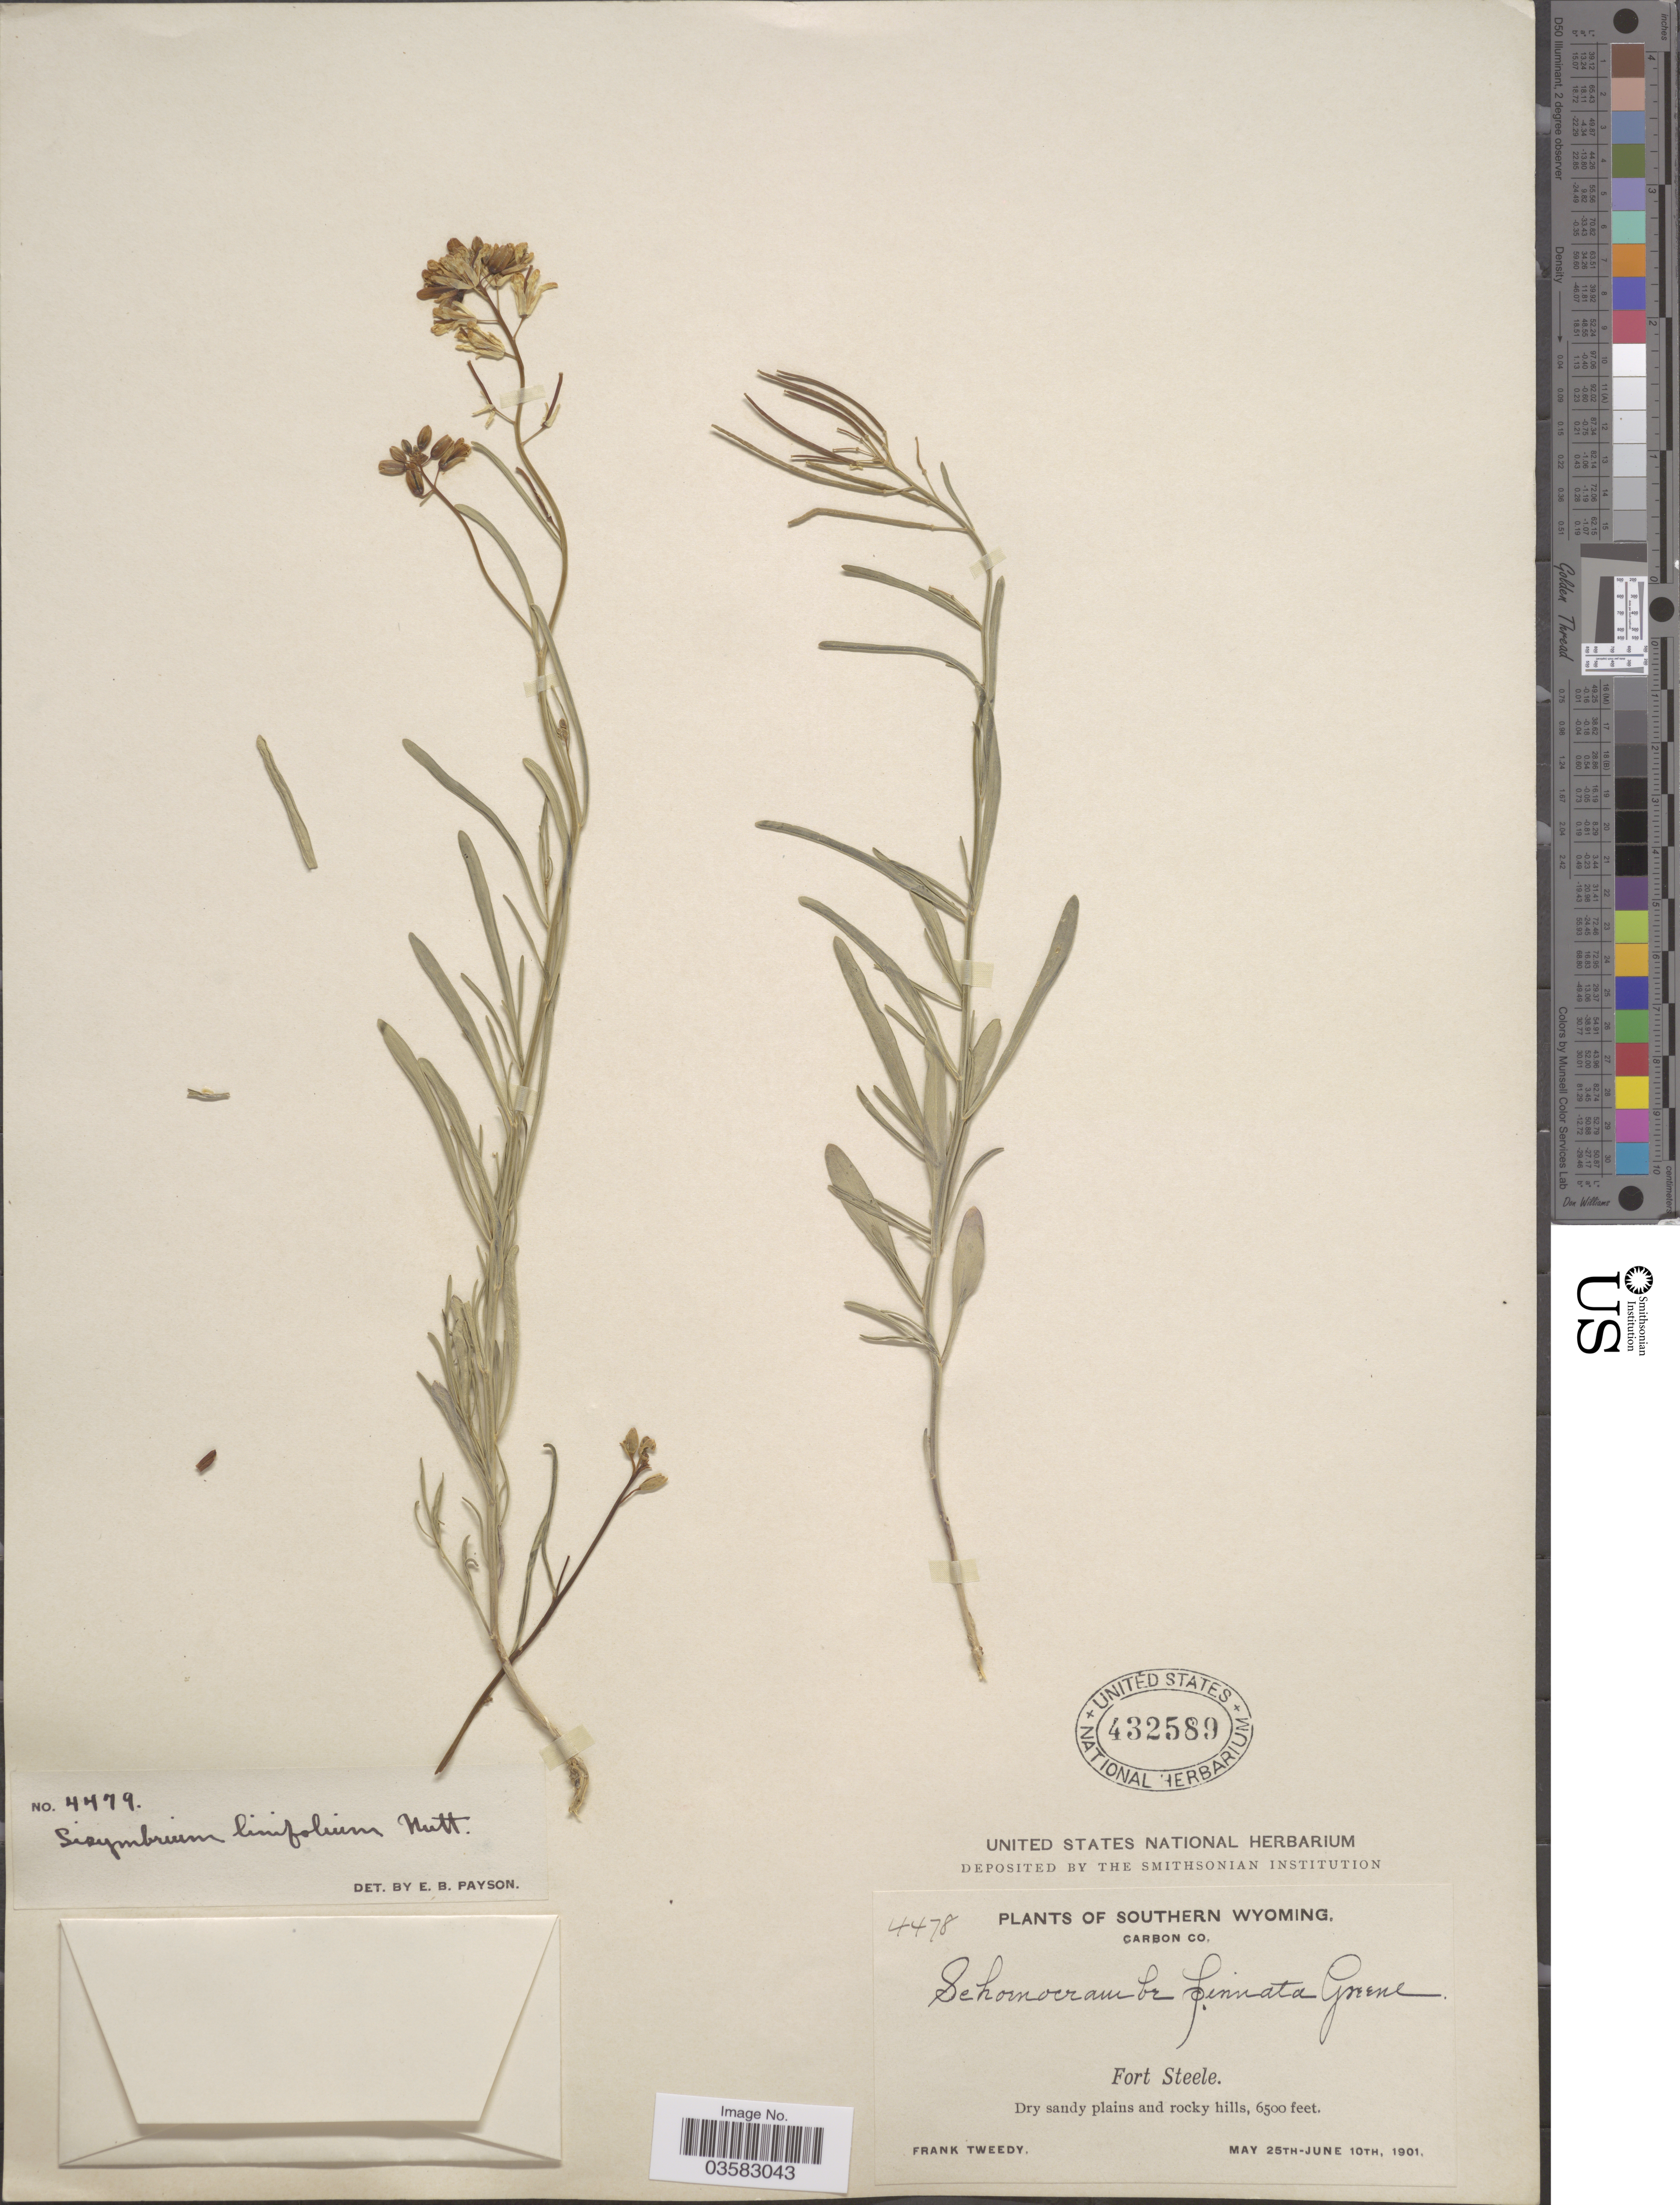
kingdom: Plantae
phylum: Tracheophyta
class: Magnoliopsida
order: Brassicales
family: Brassicaceae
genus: Sisymbrium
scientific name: Sisymbrium linifolium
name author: (Nutt.) Nutt. ex Torr. & A. Gray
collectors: F. Tweedy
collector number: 4478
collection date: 1901-05-25/1901-06-10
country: United States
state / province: Wyoming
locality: Southern Wyoming, Carbon Co. Fort steele.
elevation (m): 1981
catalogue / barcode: US 432589